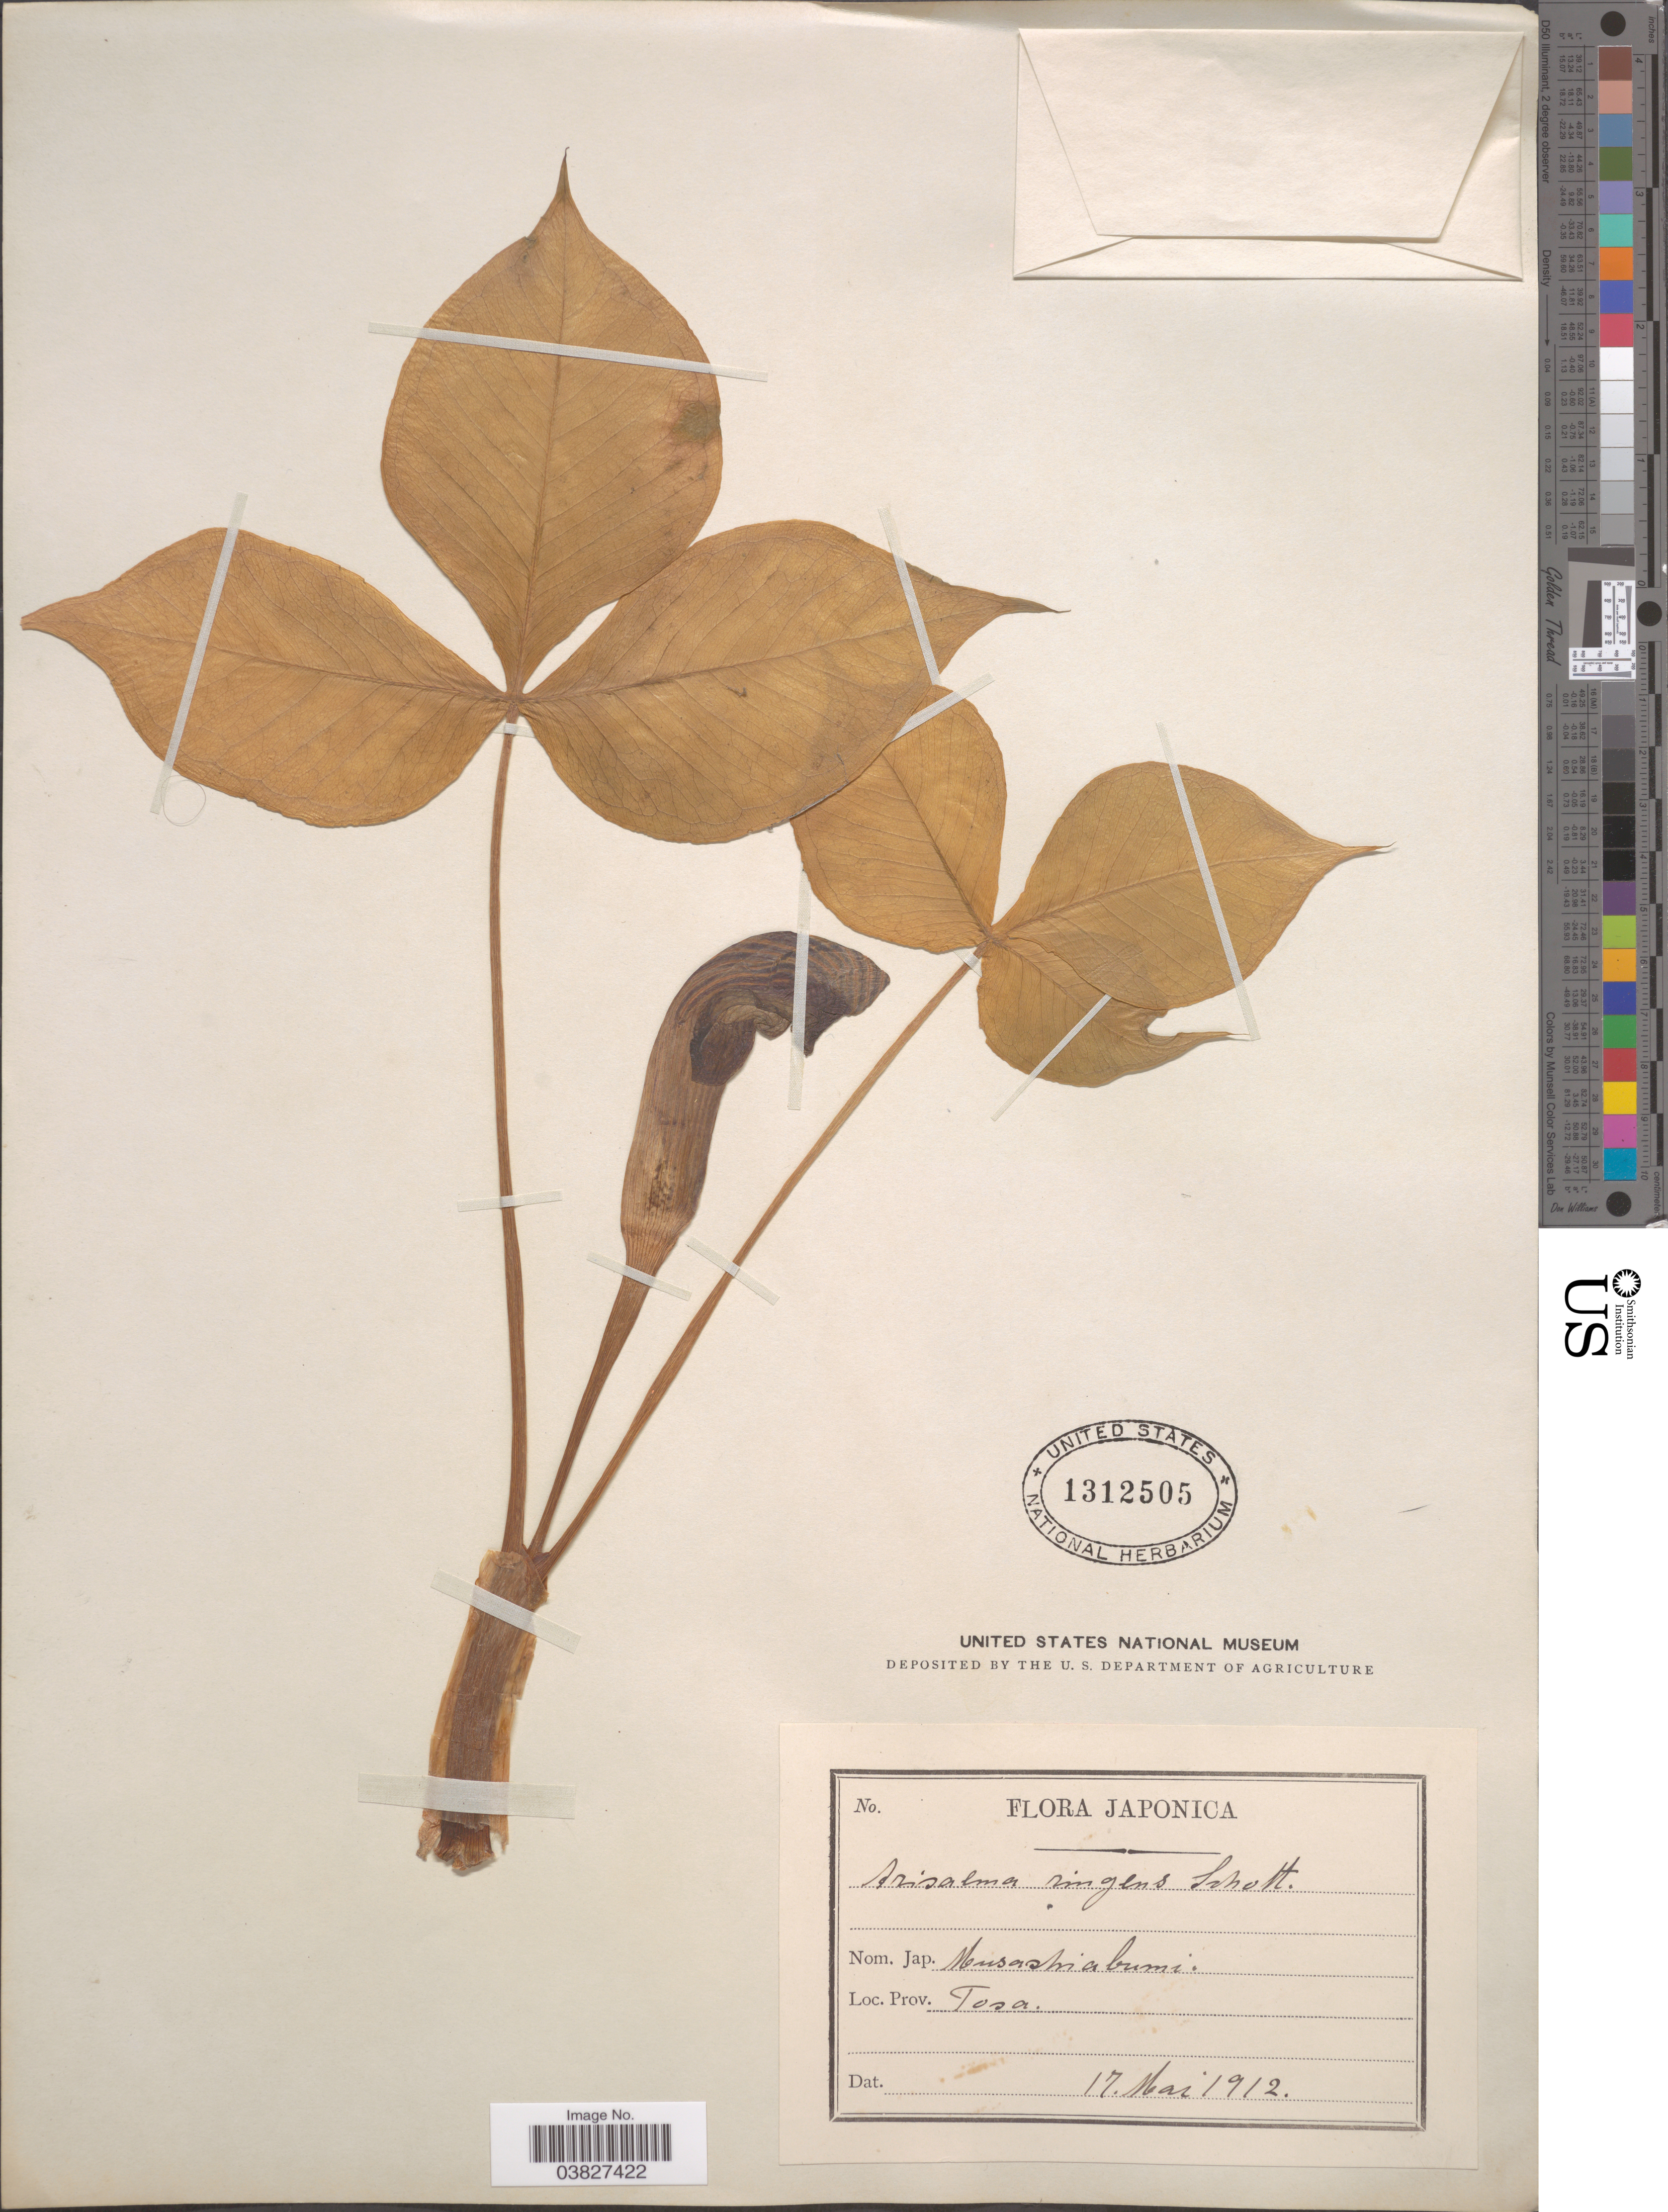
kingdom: Plantae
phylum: Tracheophyta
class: Liliopsida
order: Alismatales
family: Araceae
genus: Arisaema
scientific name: Arisaema ringens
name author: (Thunb.) Schott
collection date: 1912-05-17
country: Japan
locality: Prov. Tosa.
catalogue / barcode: US 1312505